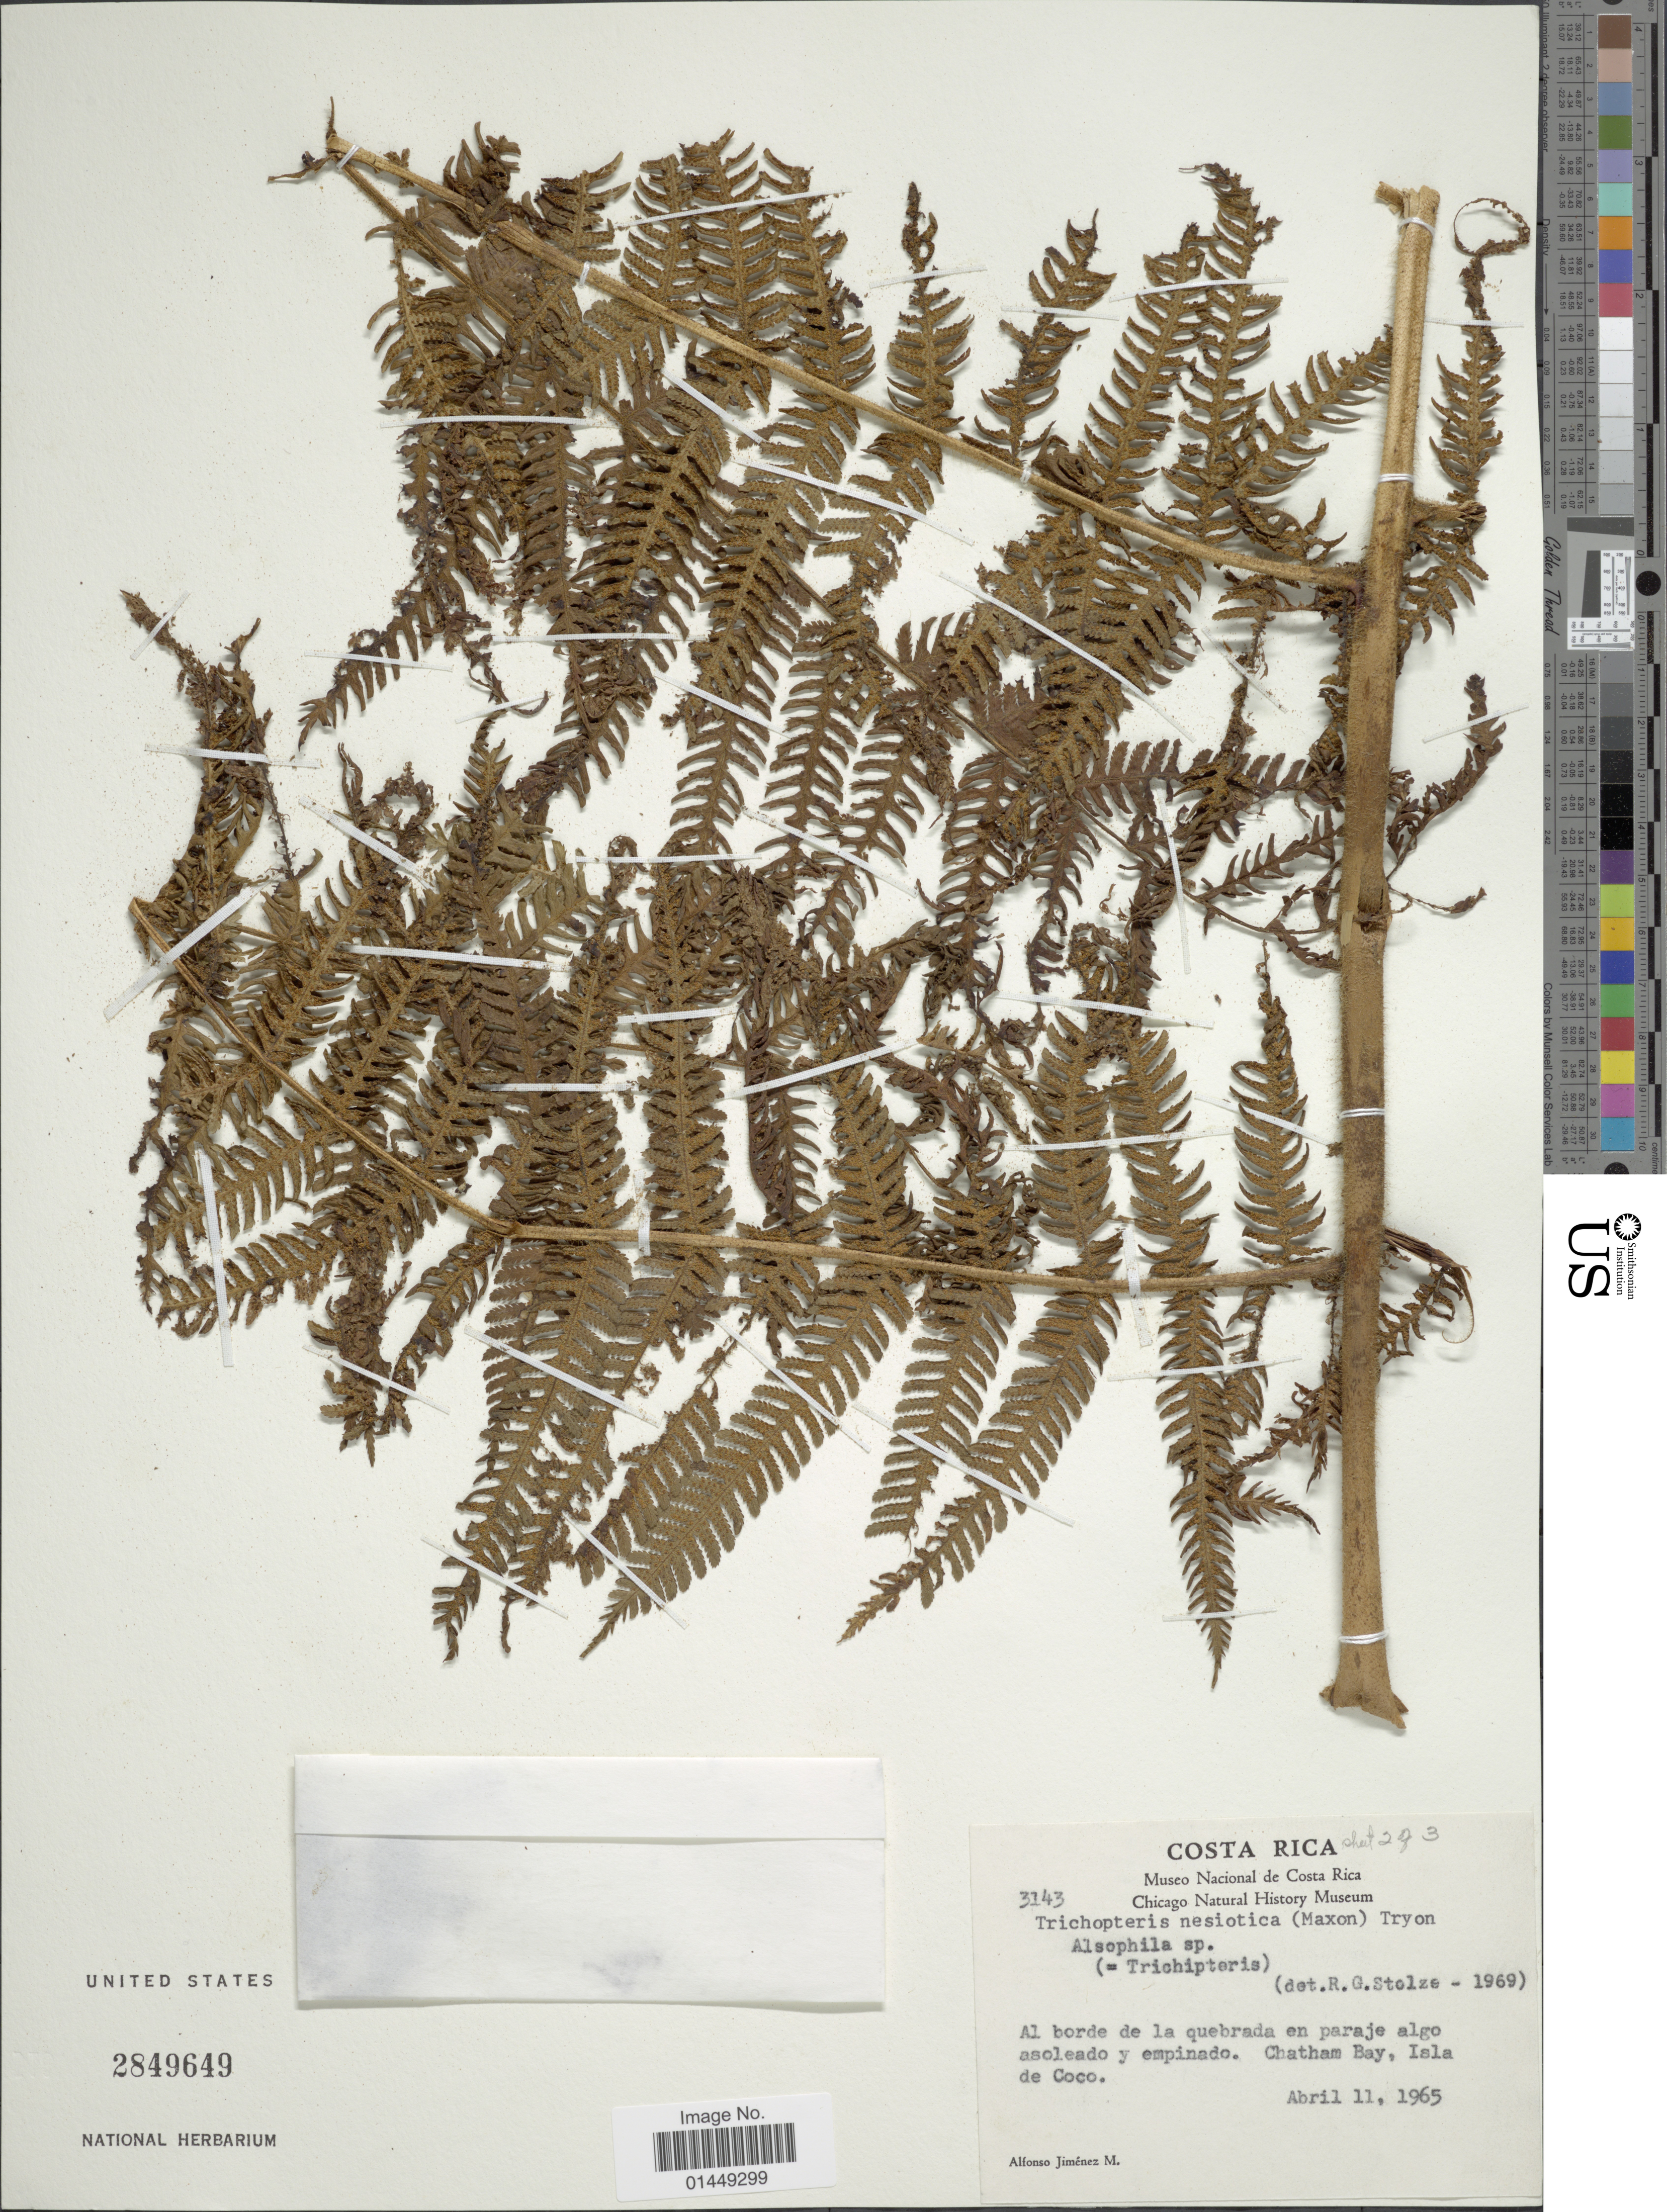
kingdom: Plantae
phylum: Tracheophyta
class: Polypodiopsida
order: Cyatheales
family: Cyatheaceae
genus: Cyathea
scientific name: Cyathea nesiotica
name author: (Maxon) Domin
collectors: A. Jimenez M.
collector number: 3143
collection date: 1965-04-11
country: Costa Rica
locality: Chatham Bay, Isla de Coco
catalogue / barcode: US 2849649